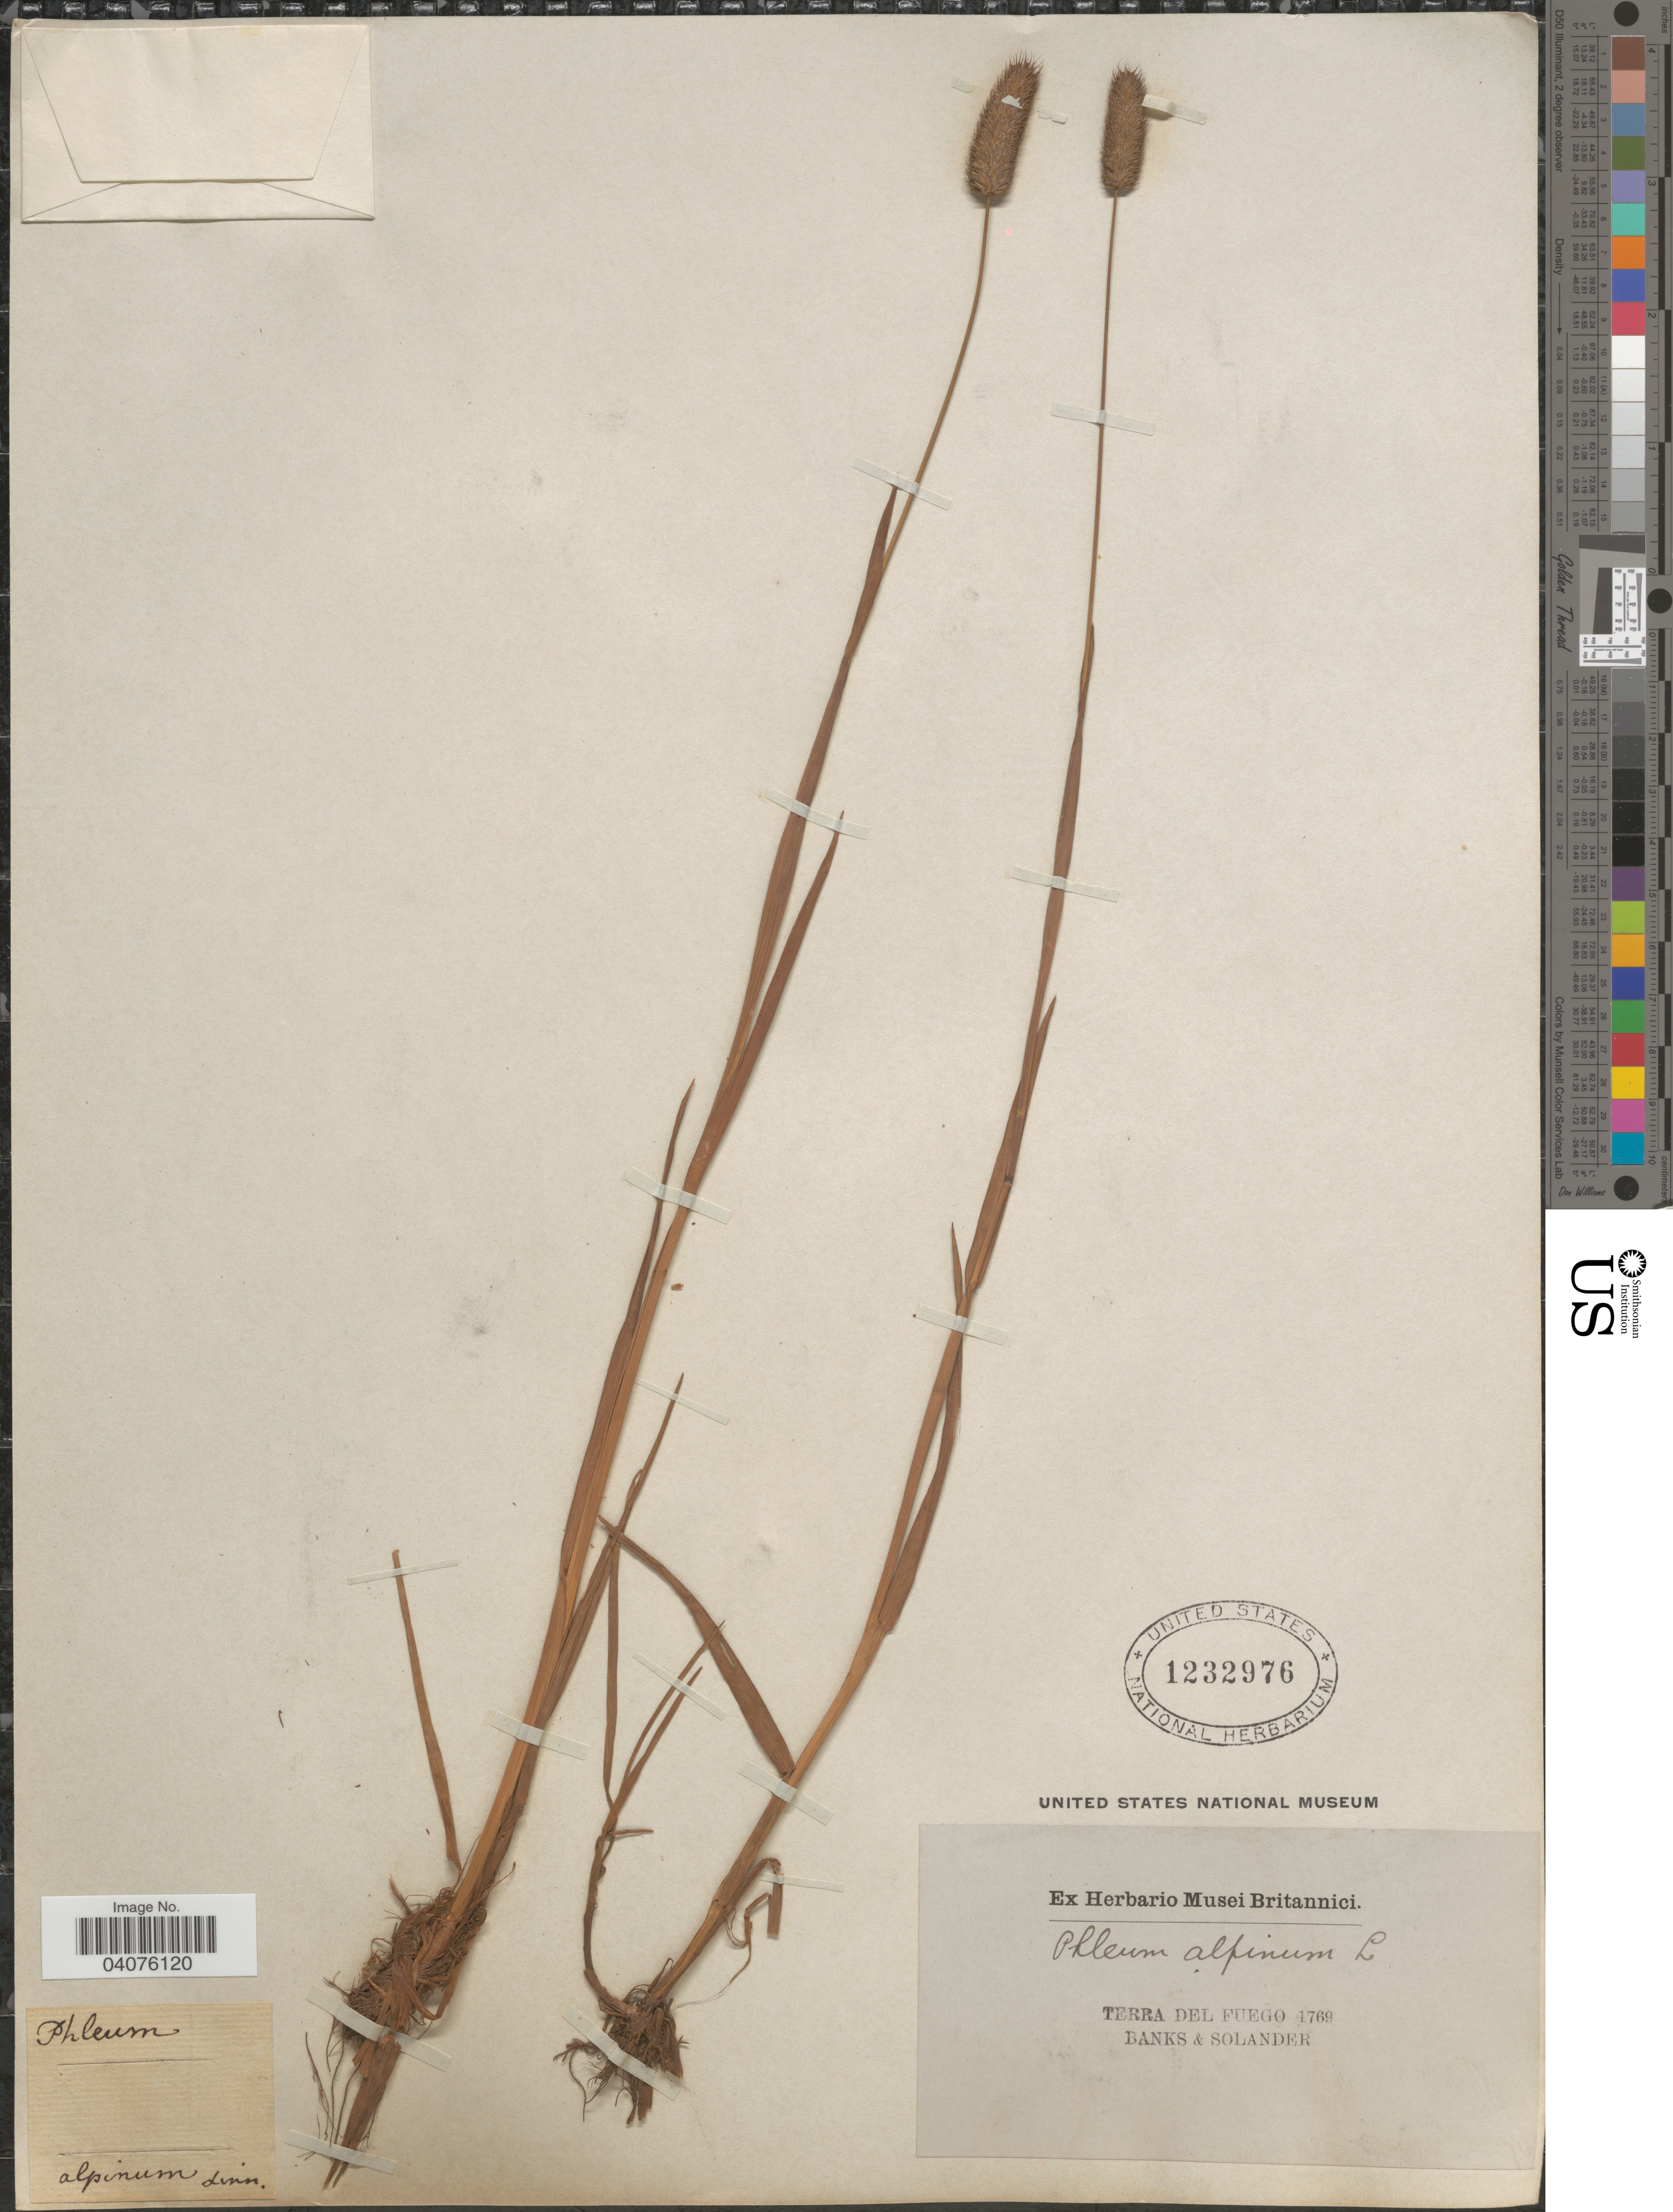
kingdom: Plantae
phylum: Tracheophyta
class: Liliopsida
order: Poales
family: Poaceae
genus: Phleum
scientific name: Phleum alpinum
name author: L.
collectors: -- Banks & Solander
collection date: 1769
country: Argentina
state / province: Tierra del Fuego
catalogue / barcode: US 1232976